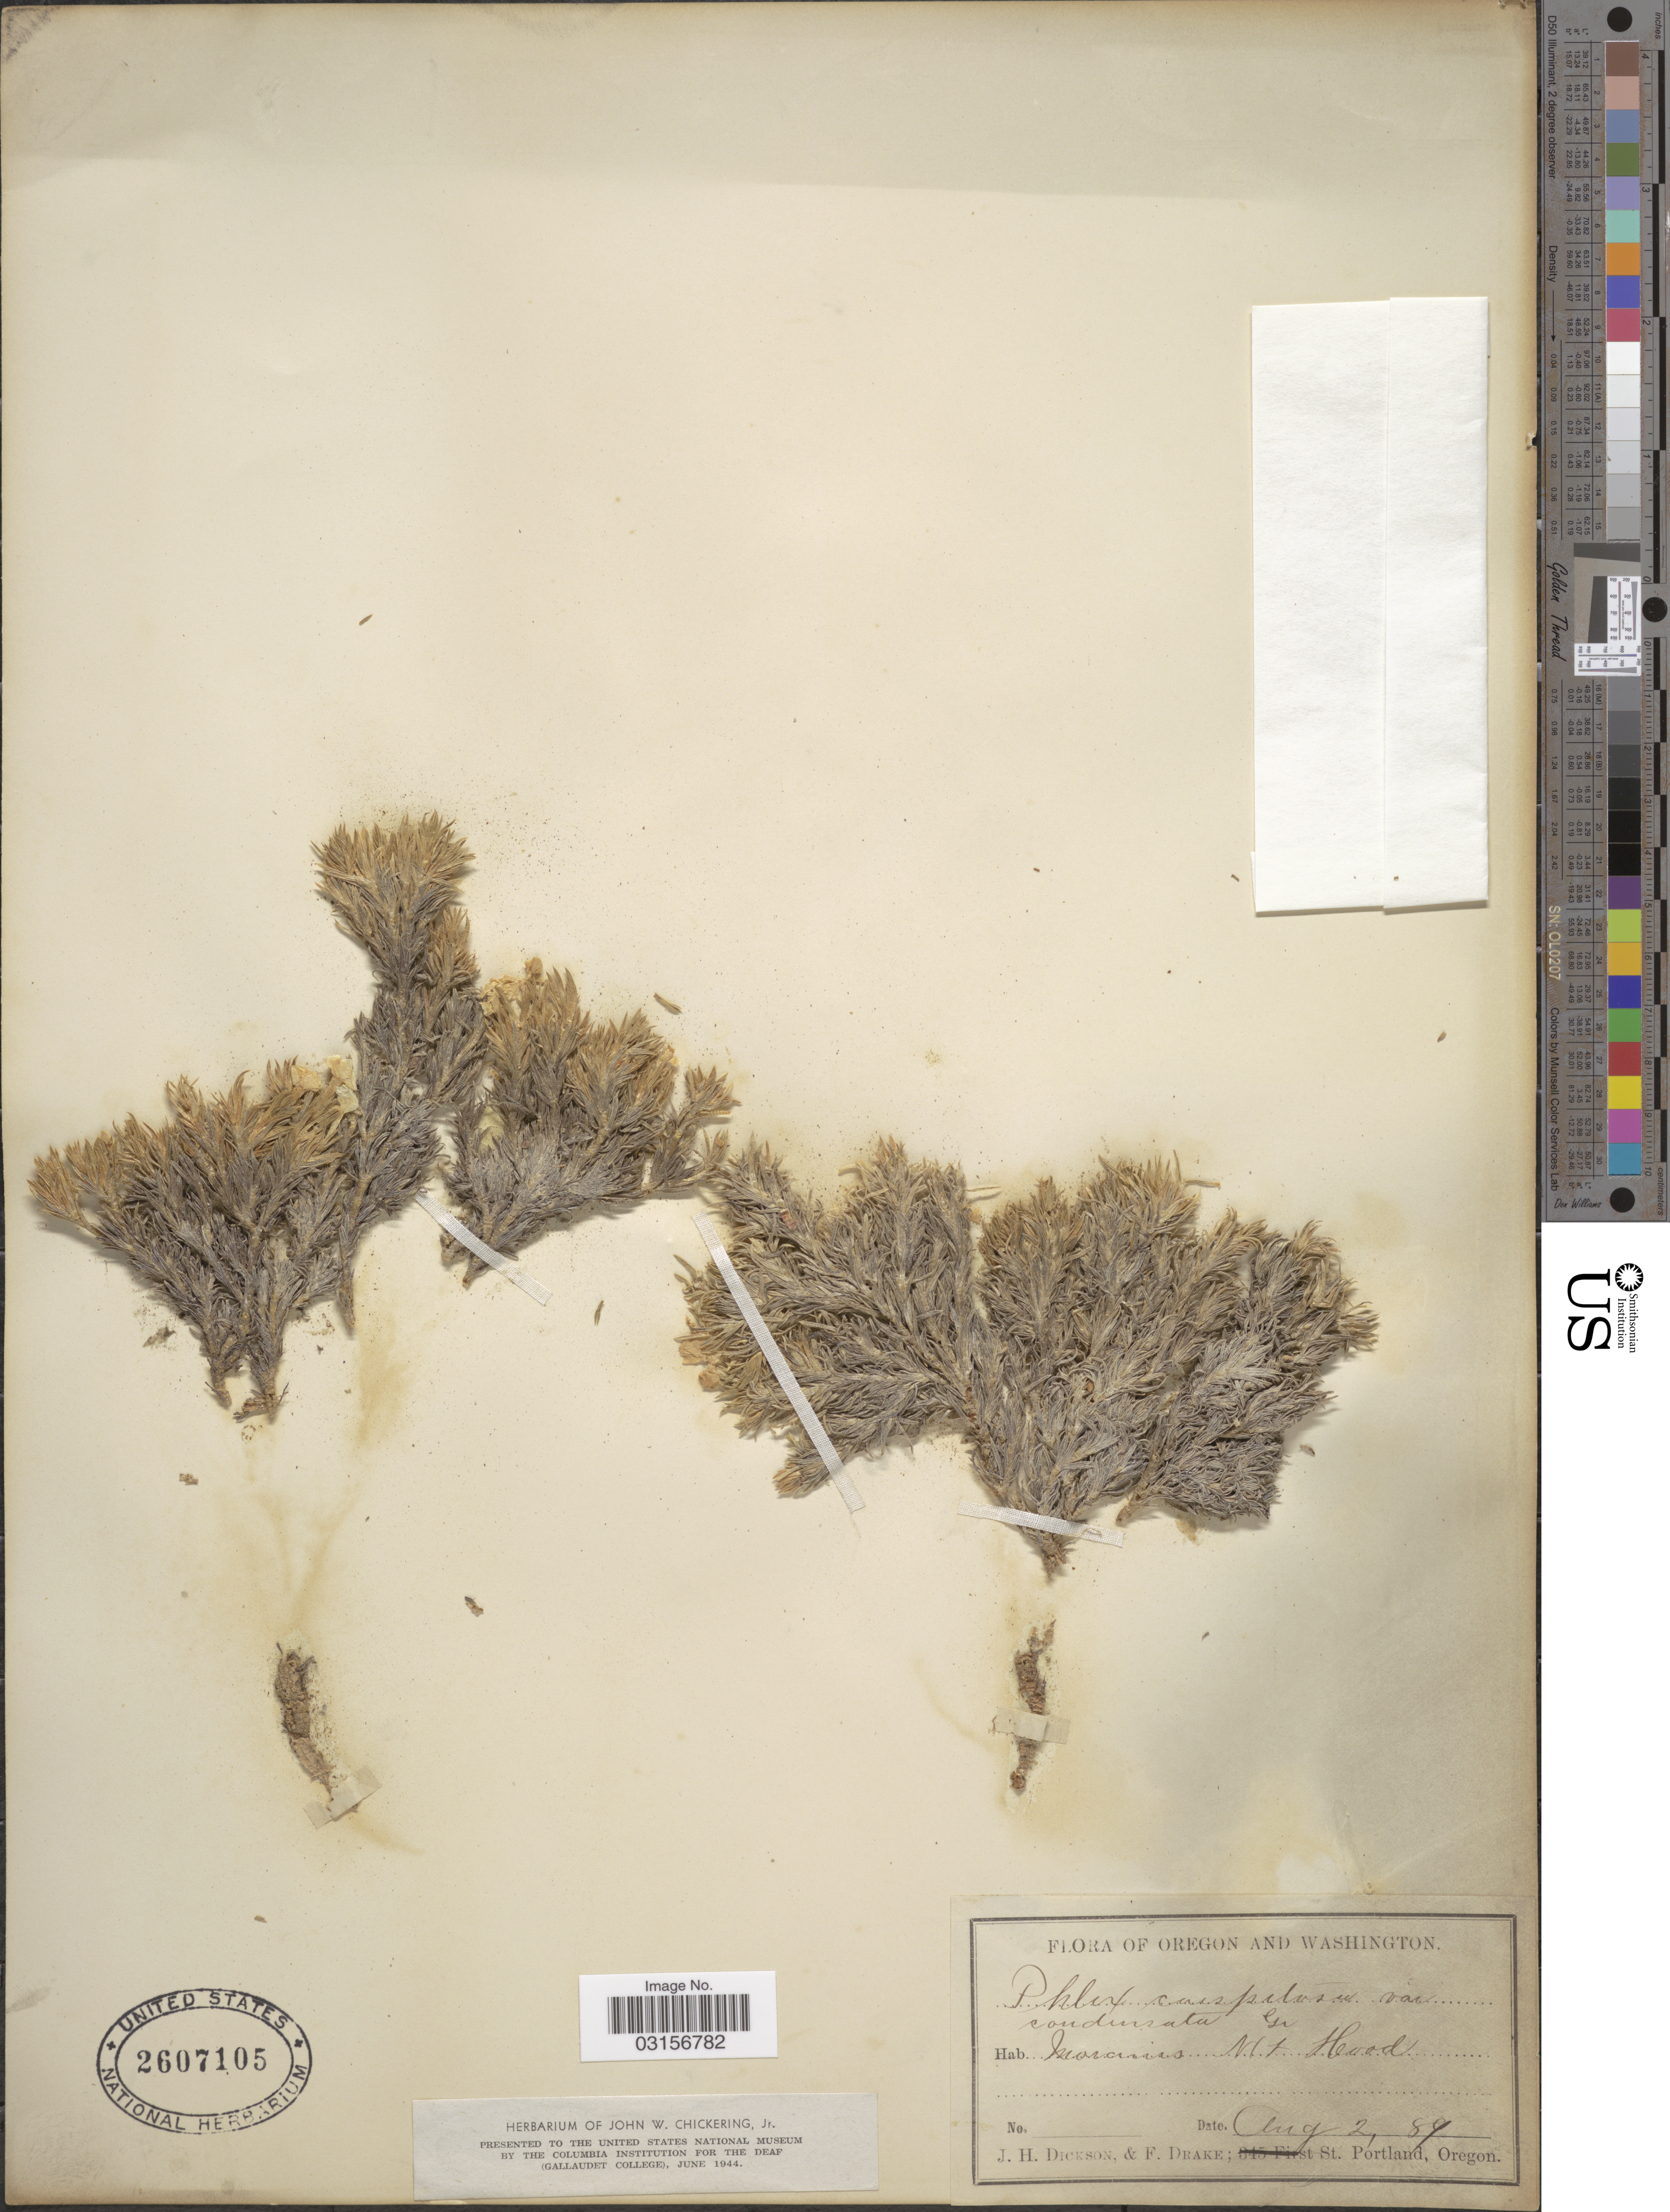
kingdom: Plantae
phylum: Tracheophyta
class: Magnoliopsida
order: Ericales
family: Polemoniaceae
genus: Phlox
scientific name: Phlox hendersonii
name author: (Cronq.) E.E. Nelson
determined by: Mayfield, M. H.; Ferguson, C. J.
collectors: J. Dickson & F. Drake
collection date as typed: Transcribed d/m/y: 2/8/89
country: United States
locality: Oregon and Washington, Morains Mt Hood.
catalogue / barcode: US 2607105